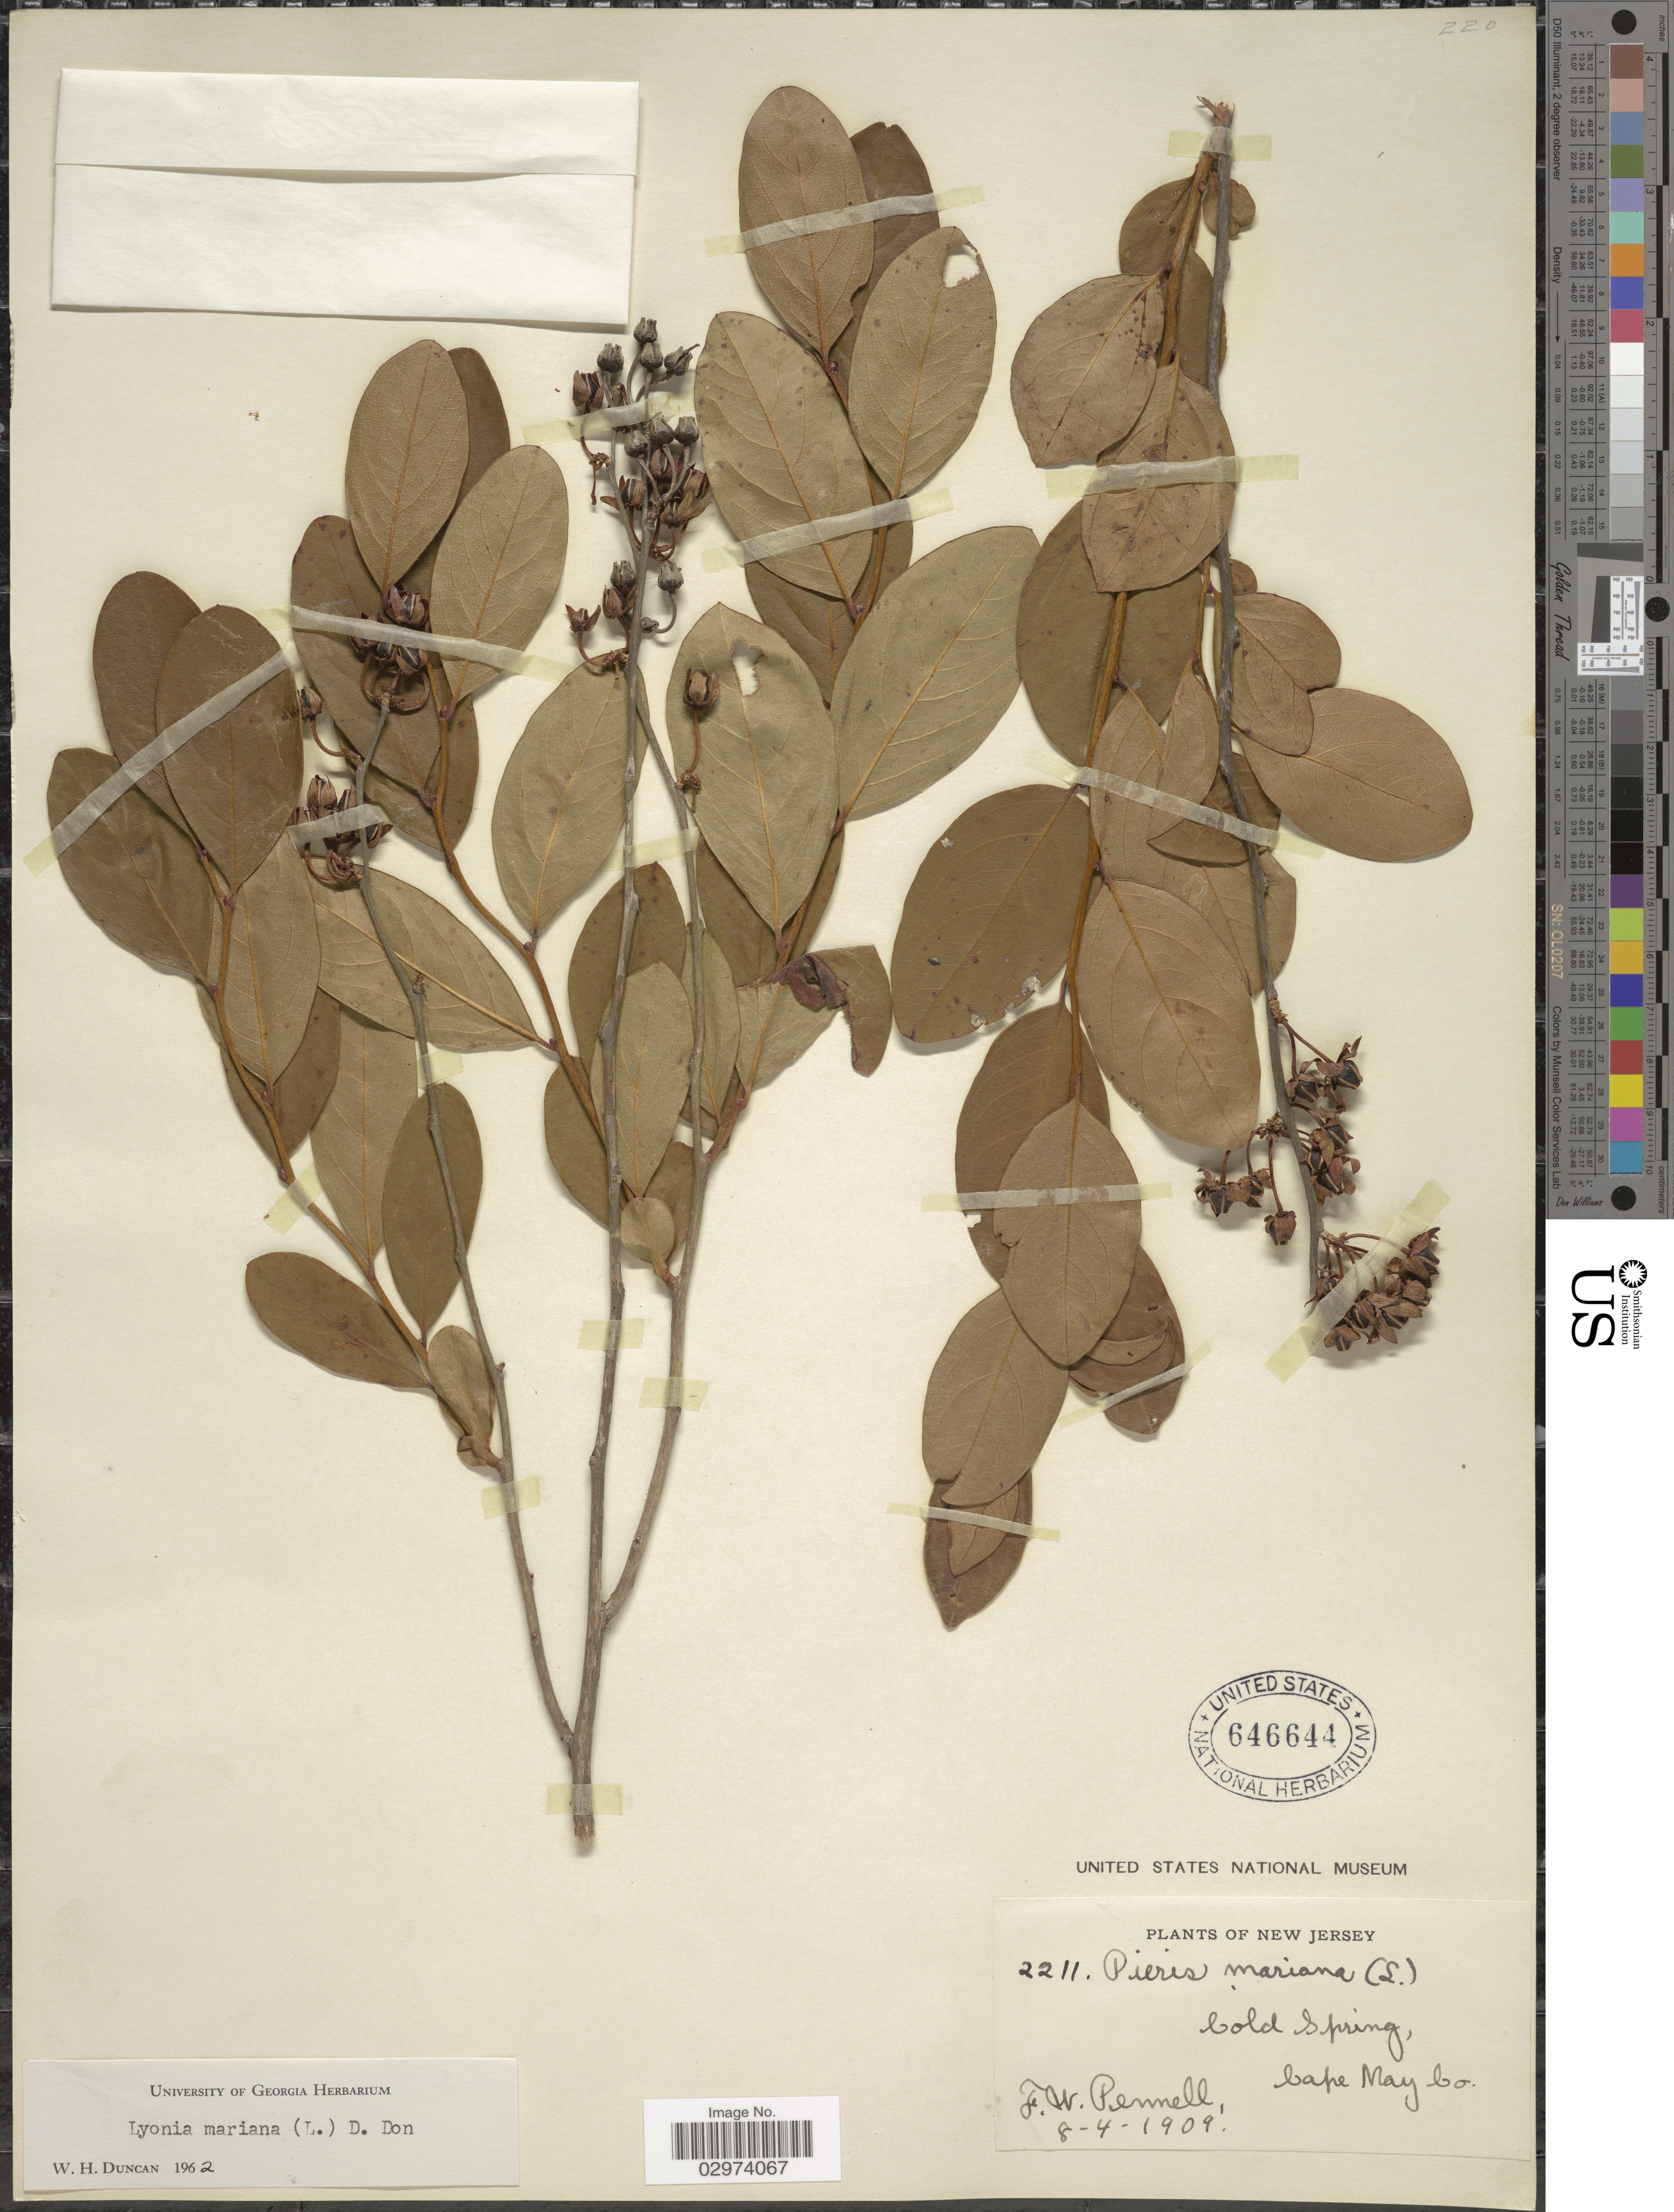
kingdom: Plantae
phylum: Tracheophyta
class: Magnoliopsida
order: Ericales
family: Ericaceae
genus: Lyonia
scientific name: Lyonia mariana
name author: (L.) D. Don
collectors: F. W. Pennell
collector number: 2211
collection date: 1909-08-04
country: United States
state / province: New Jersey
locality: Cold Spring, Cape May Co.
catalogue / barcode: US 646644